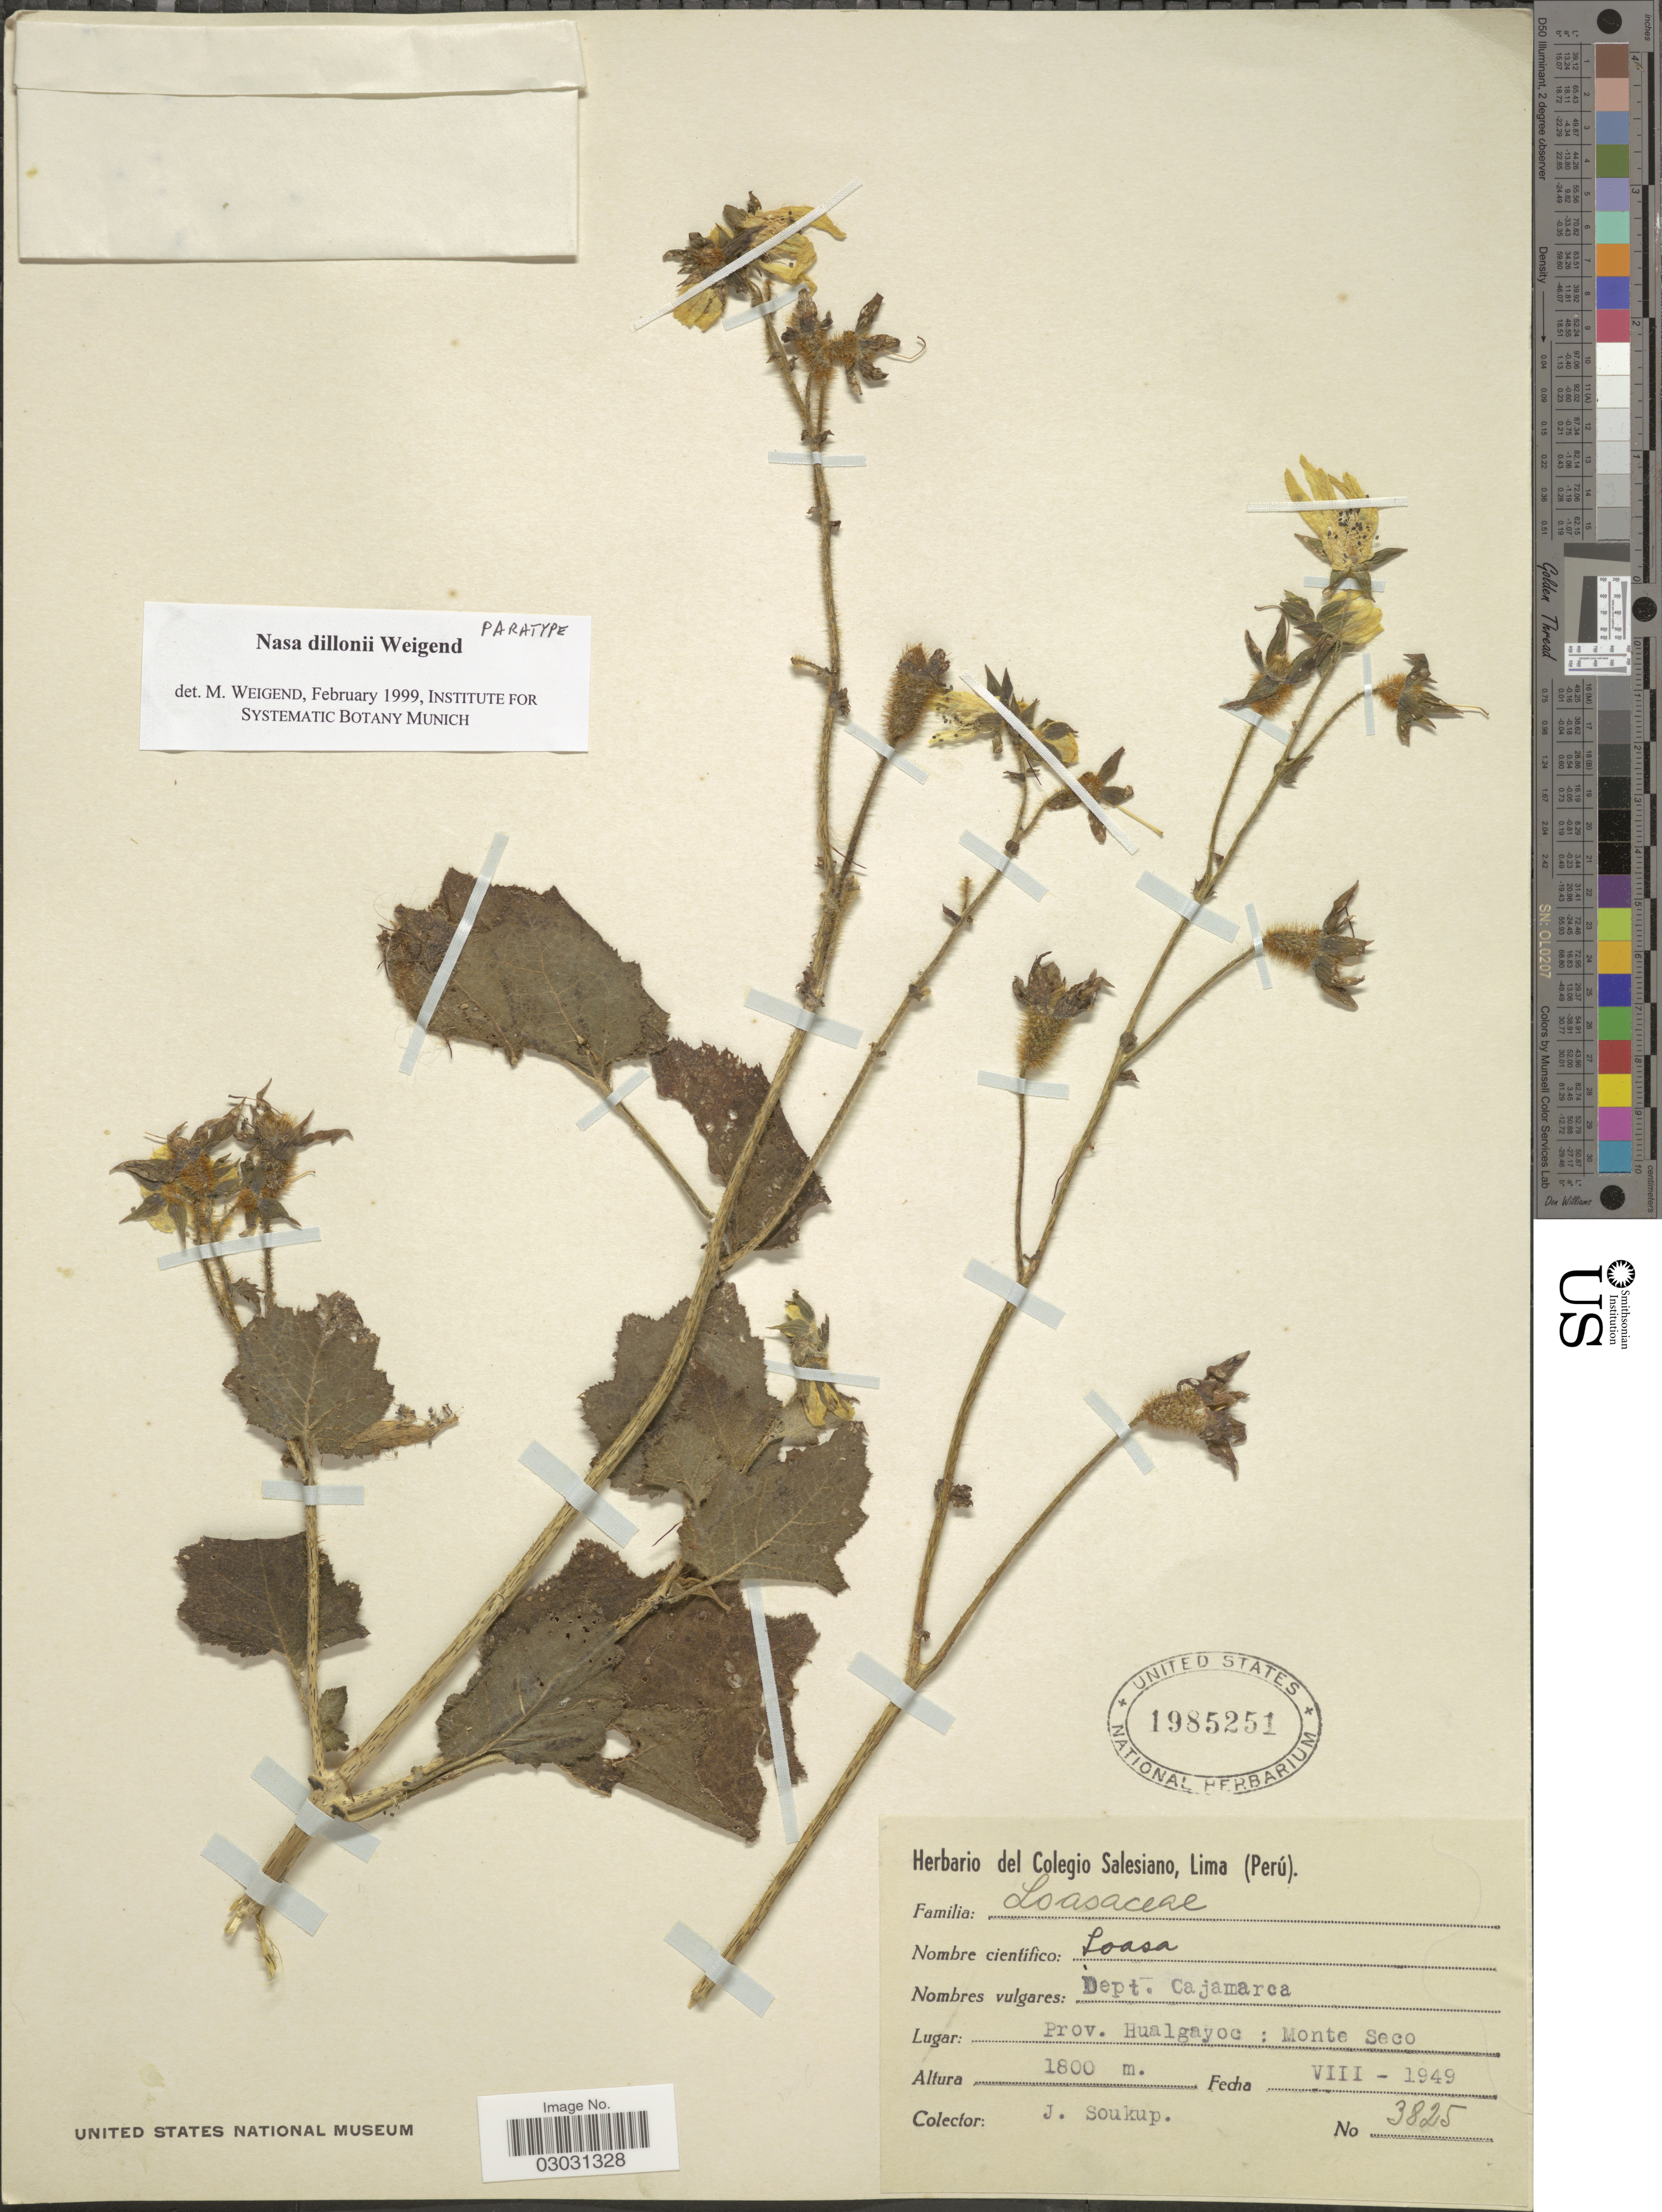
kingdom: Plantae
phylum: Tracheophyta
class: Magnoliopsida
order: Cornales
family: Loasaceae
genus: Nasa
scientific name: Nasa dillonii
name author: Weigend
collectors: J. Soukup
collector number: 3825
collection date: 1949-08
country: Peru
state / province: Cajamarca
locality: Dept. Cajamarca, Prov. Hualgayoc: Monte Seco.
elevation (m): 1800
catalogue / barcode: US 1985251